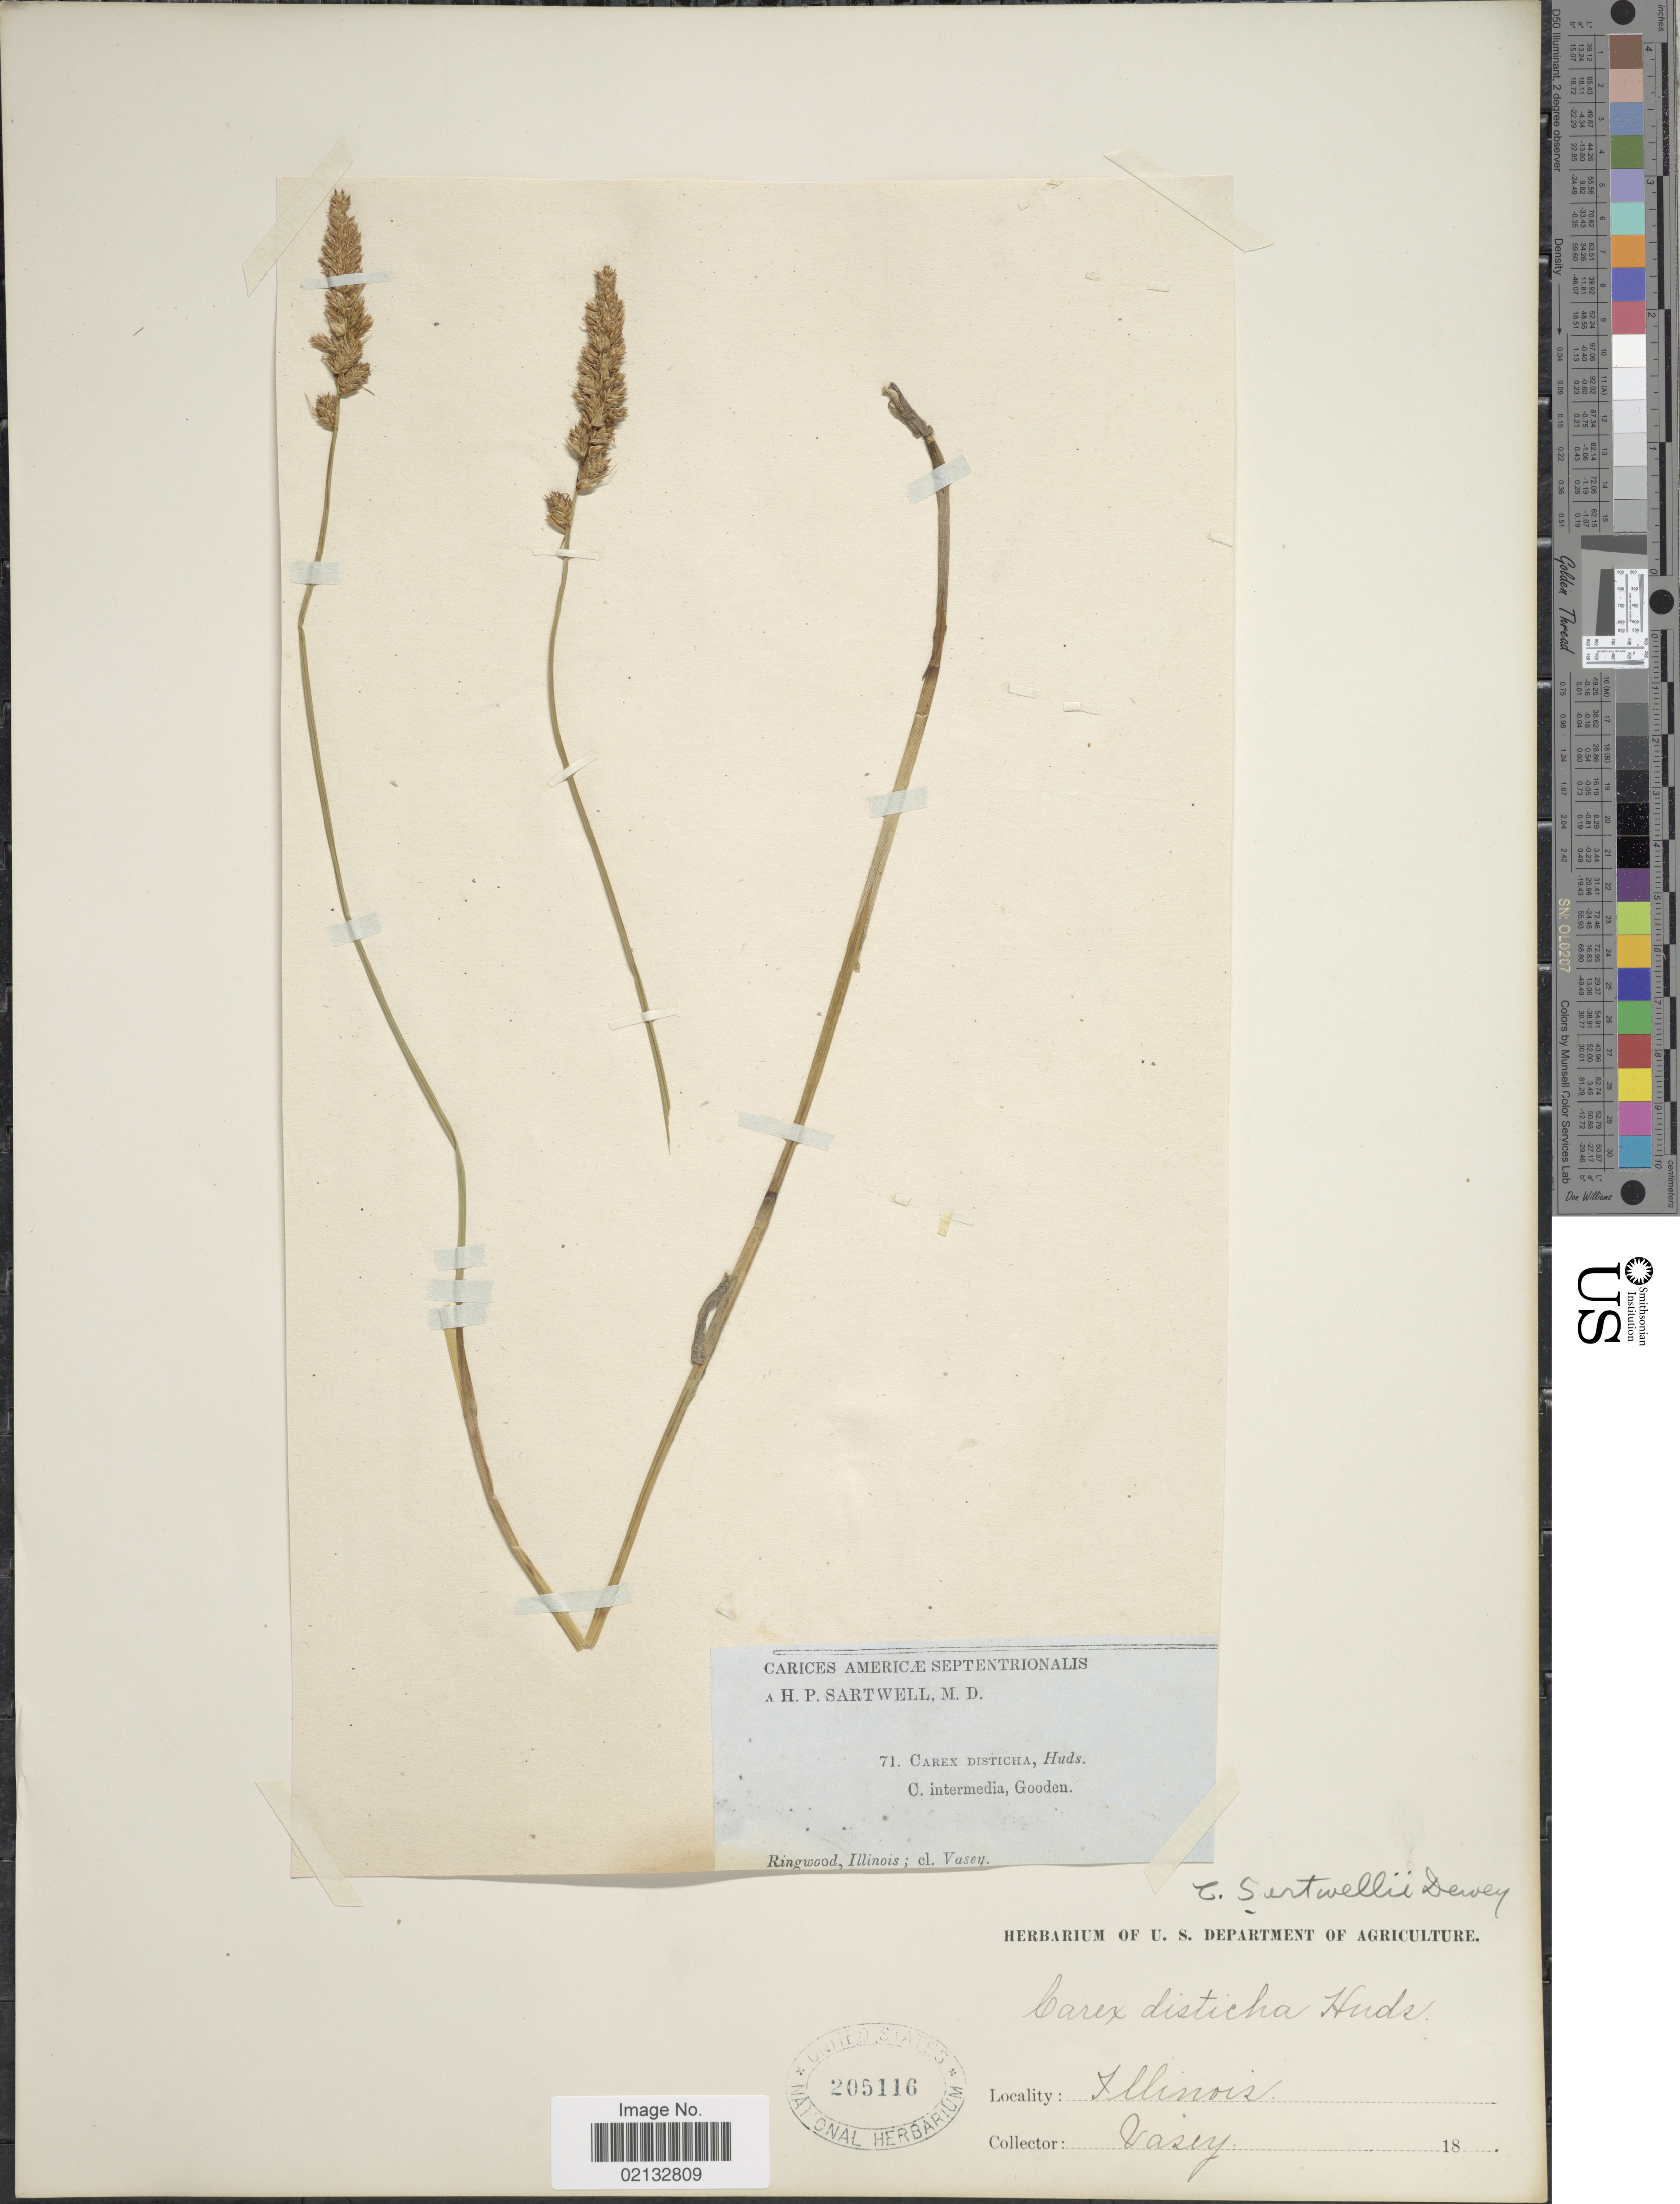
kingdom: Plantae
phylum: Tracheophyta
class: Liliopsida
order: Poales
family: Cyperaceae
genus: Carex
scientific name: Carex sartwellii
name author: Dewey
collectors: Vasey, --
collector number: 71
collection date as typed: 18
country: United States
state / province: Illinois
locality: Ringwood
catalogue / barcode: US 205116